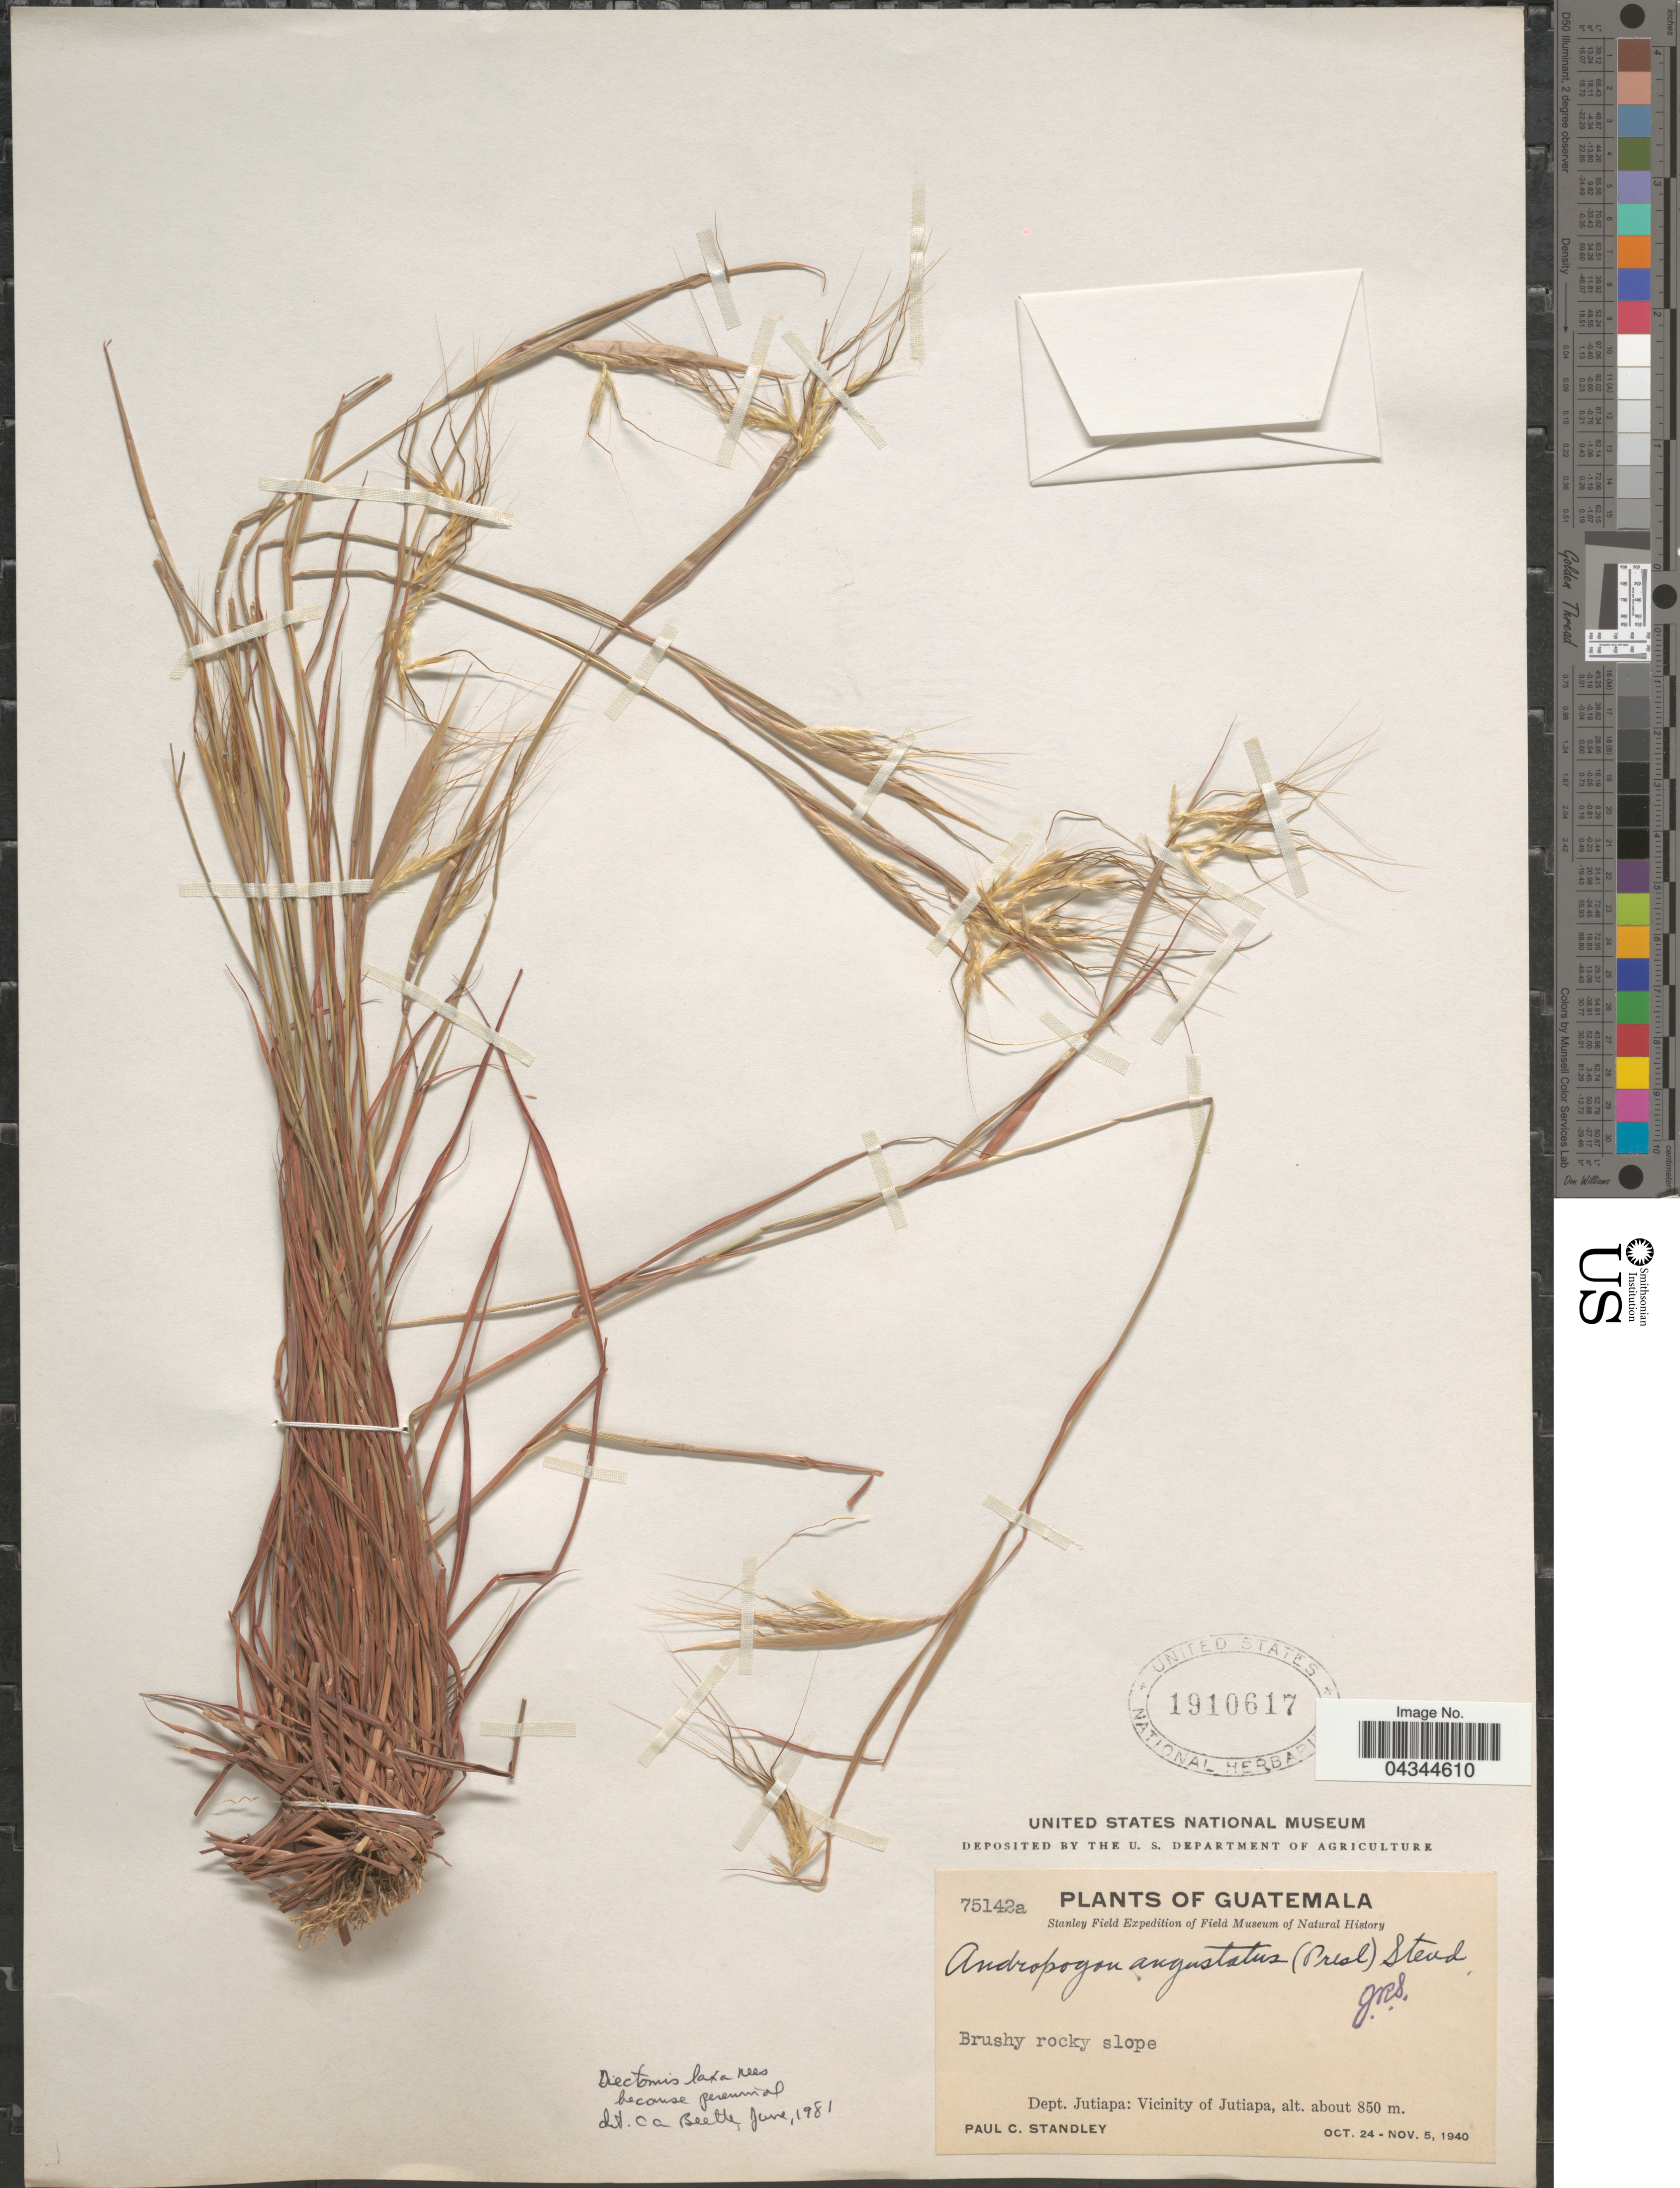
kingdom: Plantae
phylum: Tracheophyta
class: Liliopsida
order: Poales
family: Poaceae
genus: Andropogon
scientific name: Andropogon angustatus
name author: (J. Presl) Steud.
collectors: P. C. Standley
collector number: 75142a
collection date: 1940-10-24/1940-11-05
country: Guatemala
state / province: Jutiapa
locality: Stanley Field Expedition of Field Museum of Natural History. Dept. Jutiapa: Vicinity of Jutiapa.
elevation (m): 850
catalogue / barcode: US 1910617